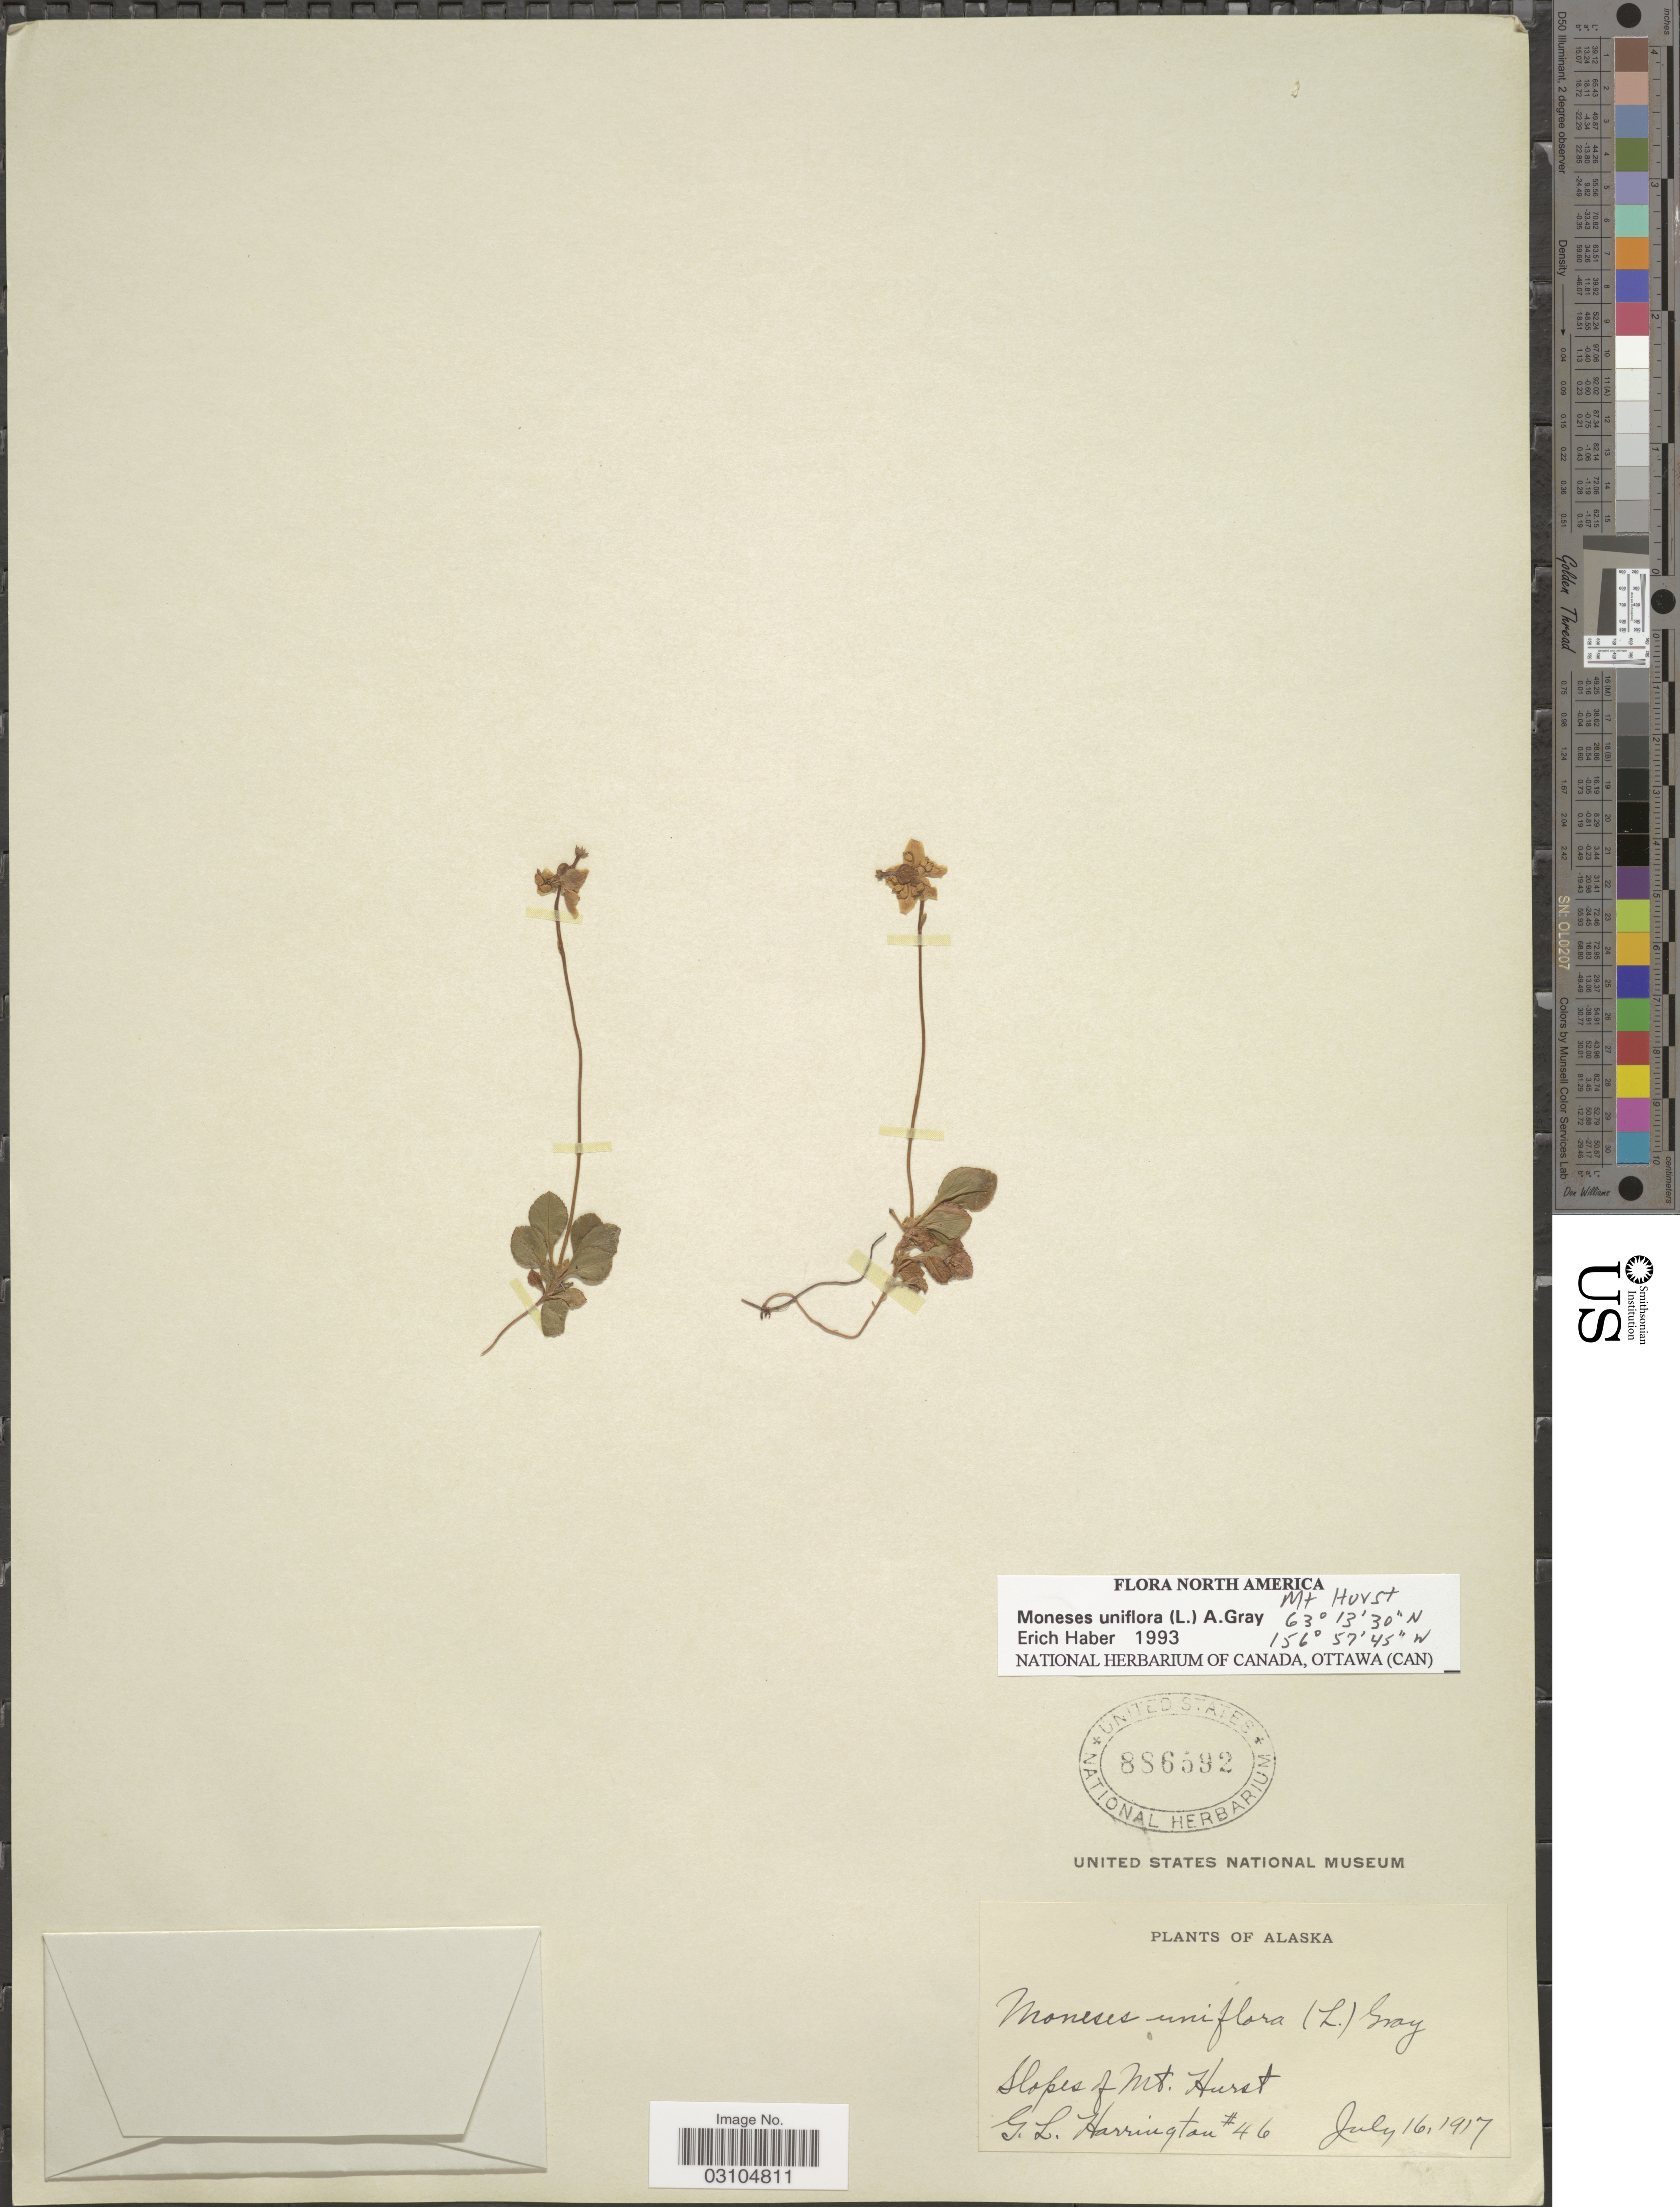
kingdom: Plantae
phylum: Tracheophyta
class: Magnoliopsida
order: Ericales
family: Ericaceae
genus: Moneses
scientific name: Moneses uniflora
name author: (L.) A. Gray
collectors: G. Harrington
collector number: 46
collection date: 1917-07-16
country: United States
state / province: Alaska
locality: Slopes of Mt. Hurst.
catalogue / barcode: US 886592